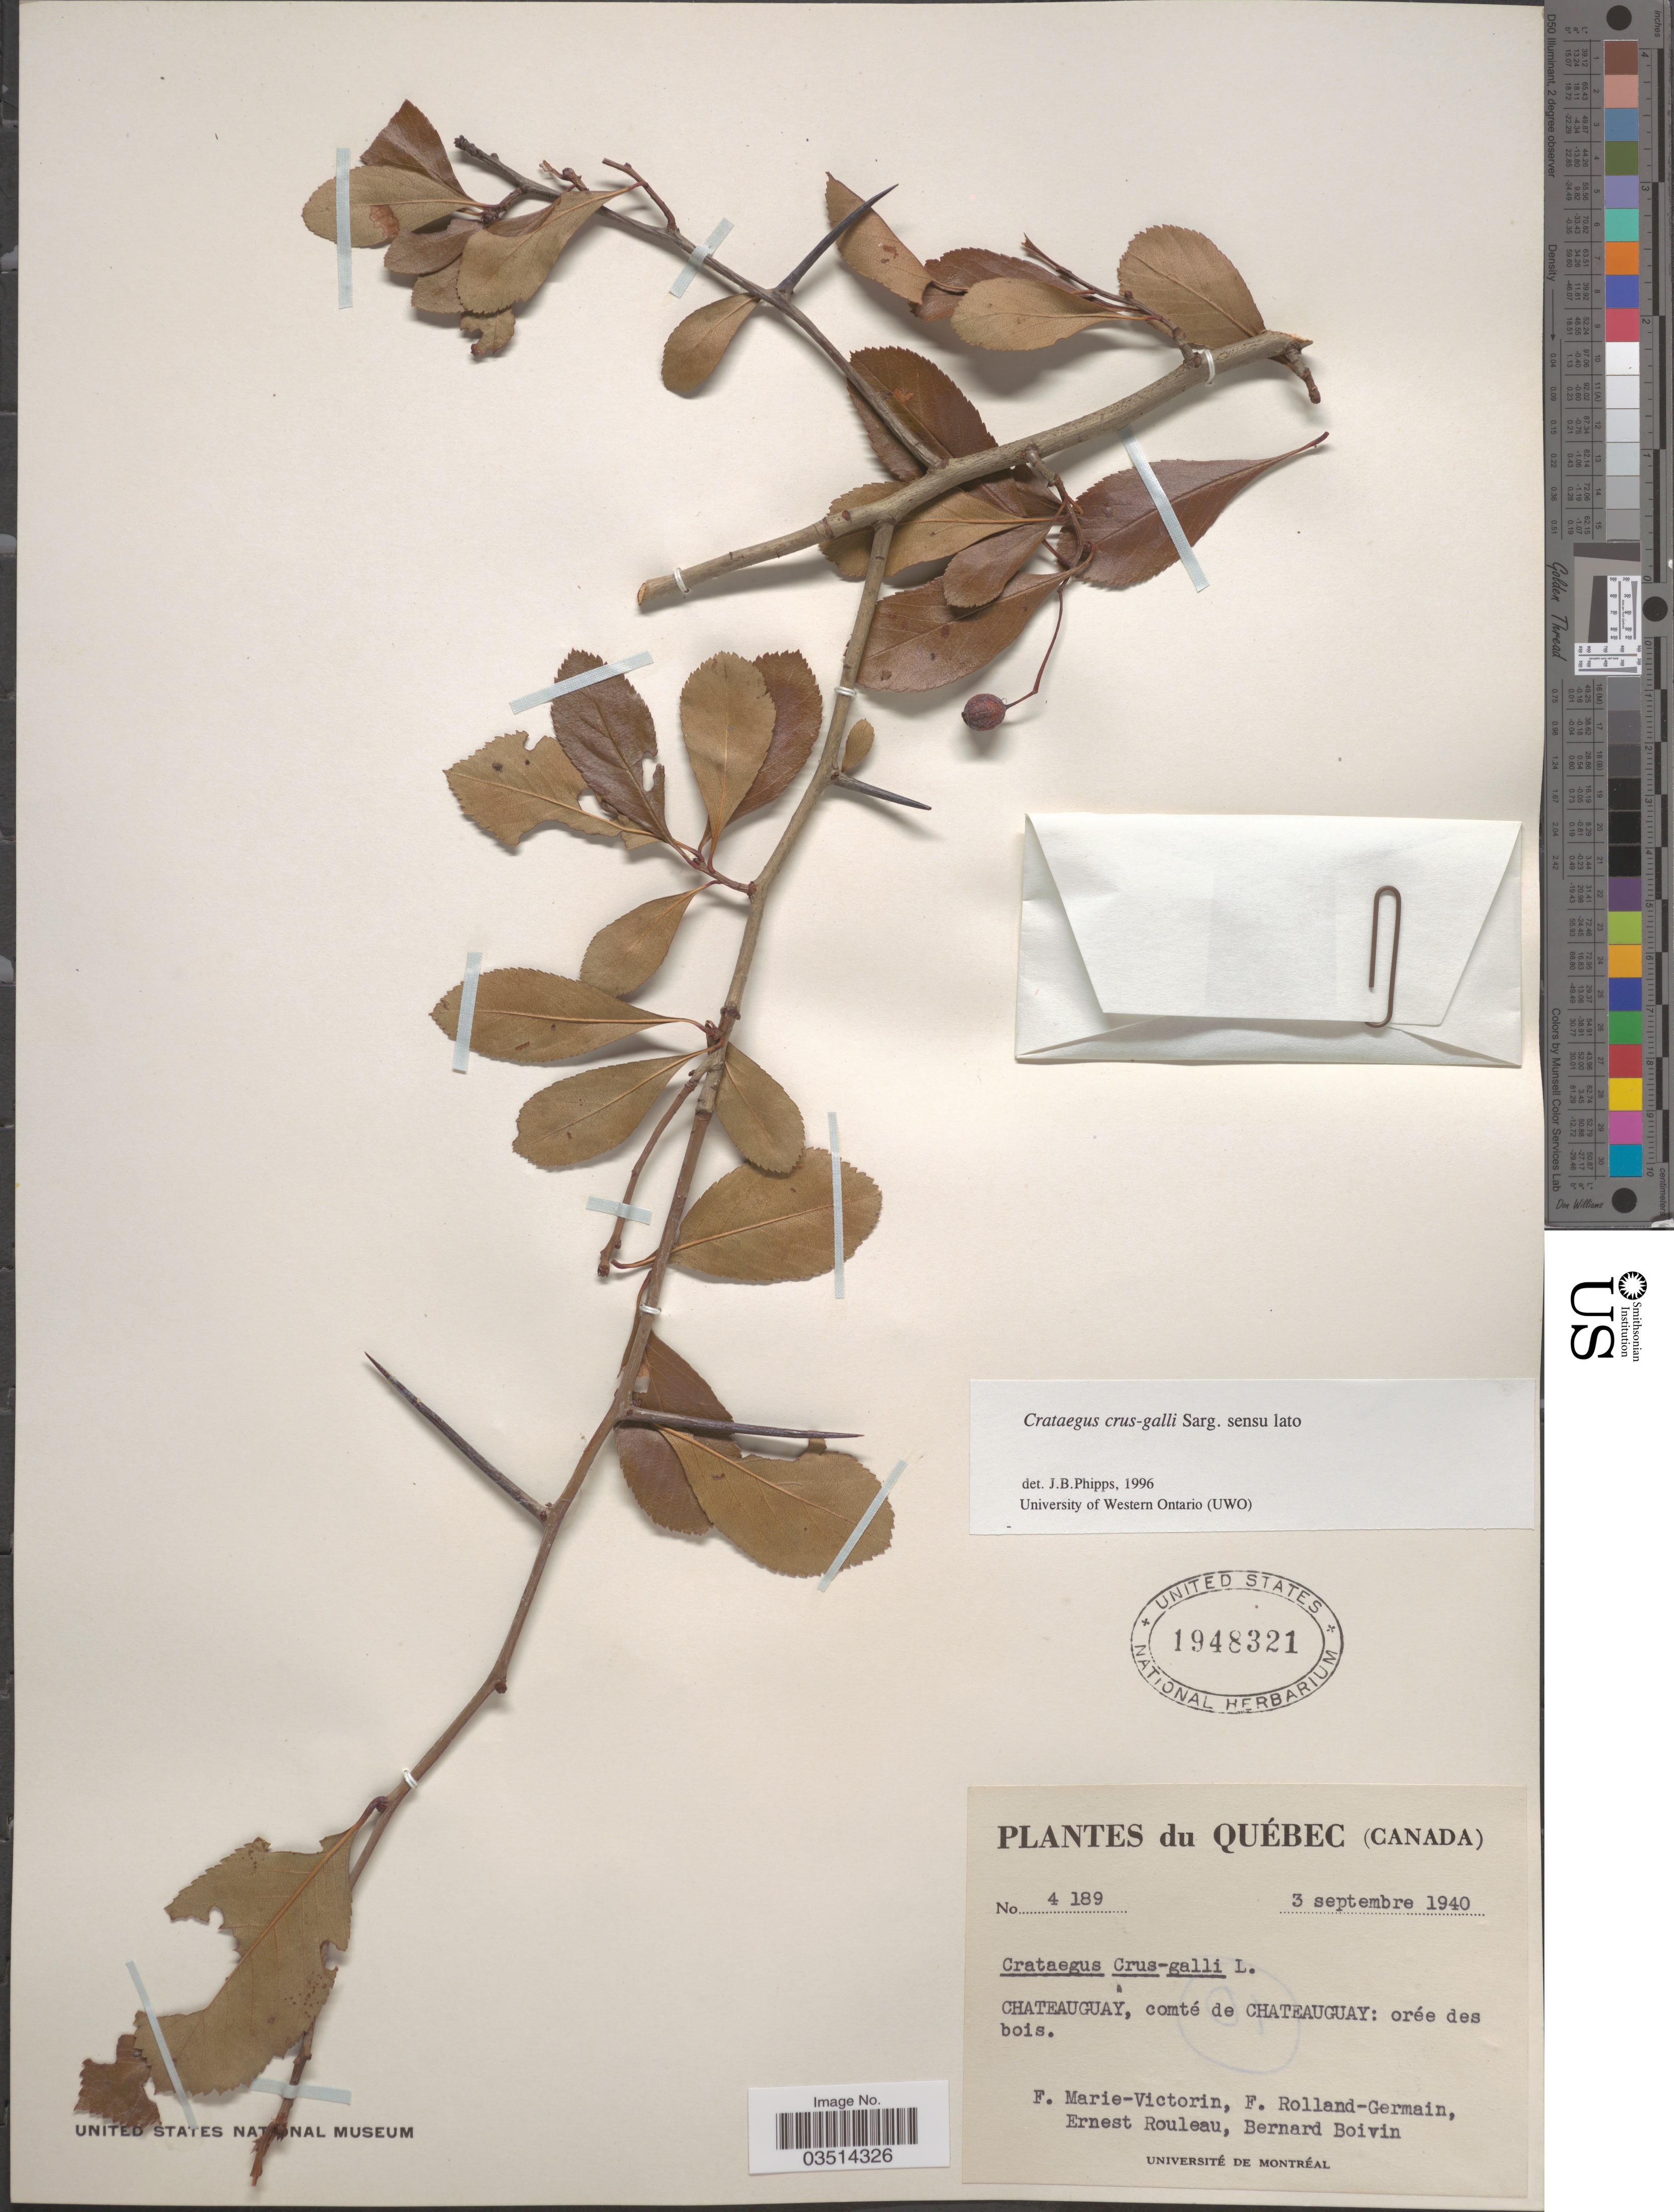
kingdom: Plantae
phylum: Tracheophyta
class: Magnoliopsida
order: Rosales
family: Rosaceae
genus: Crataegus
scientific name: Crataegus crus-galli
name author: L.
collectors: F. Marie-Victorin, Rolland-Germain, J. Rouleau & J. R. B. Boivin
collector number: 4189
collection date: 1940-09-03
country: Canada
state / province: Quebec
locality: Chateauguay, comté de Chateauguay: orée des bois.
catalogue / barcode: US 1948321